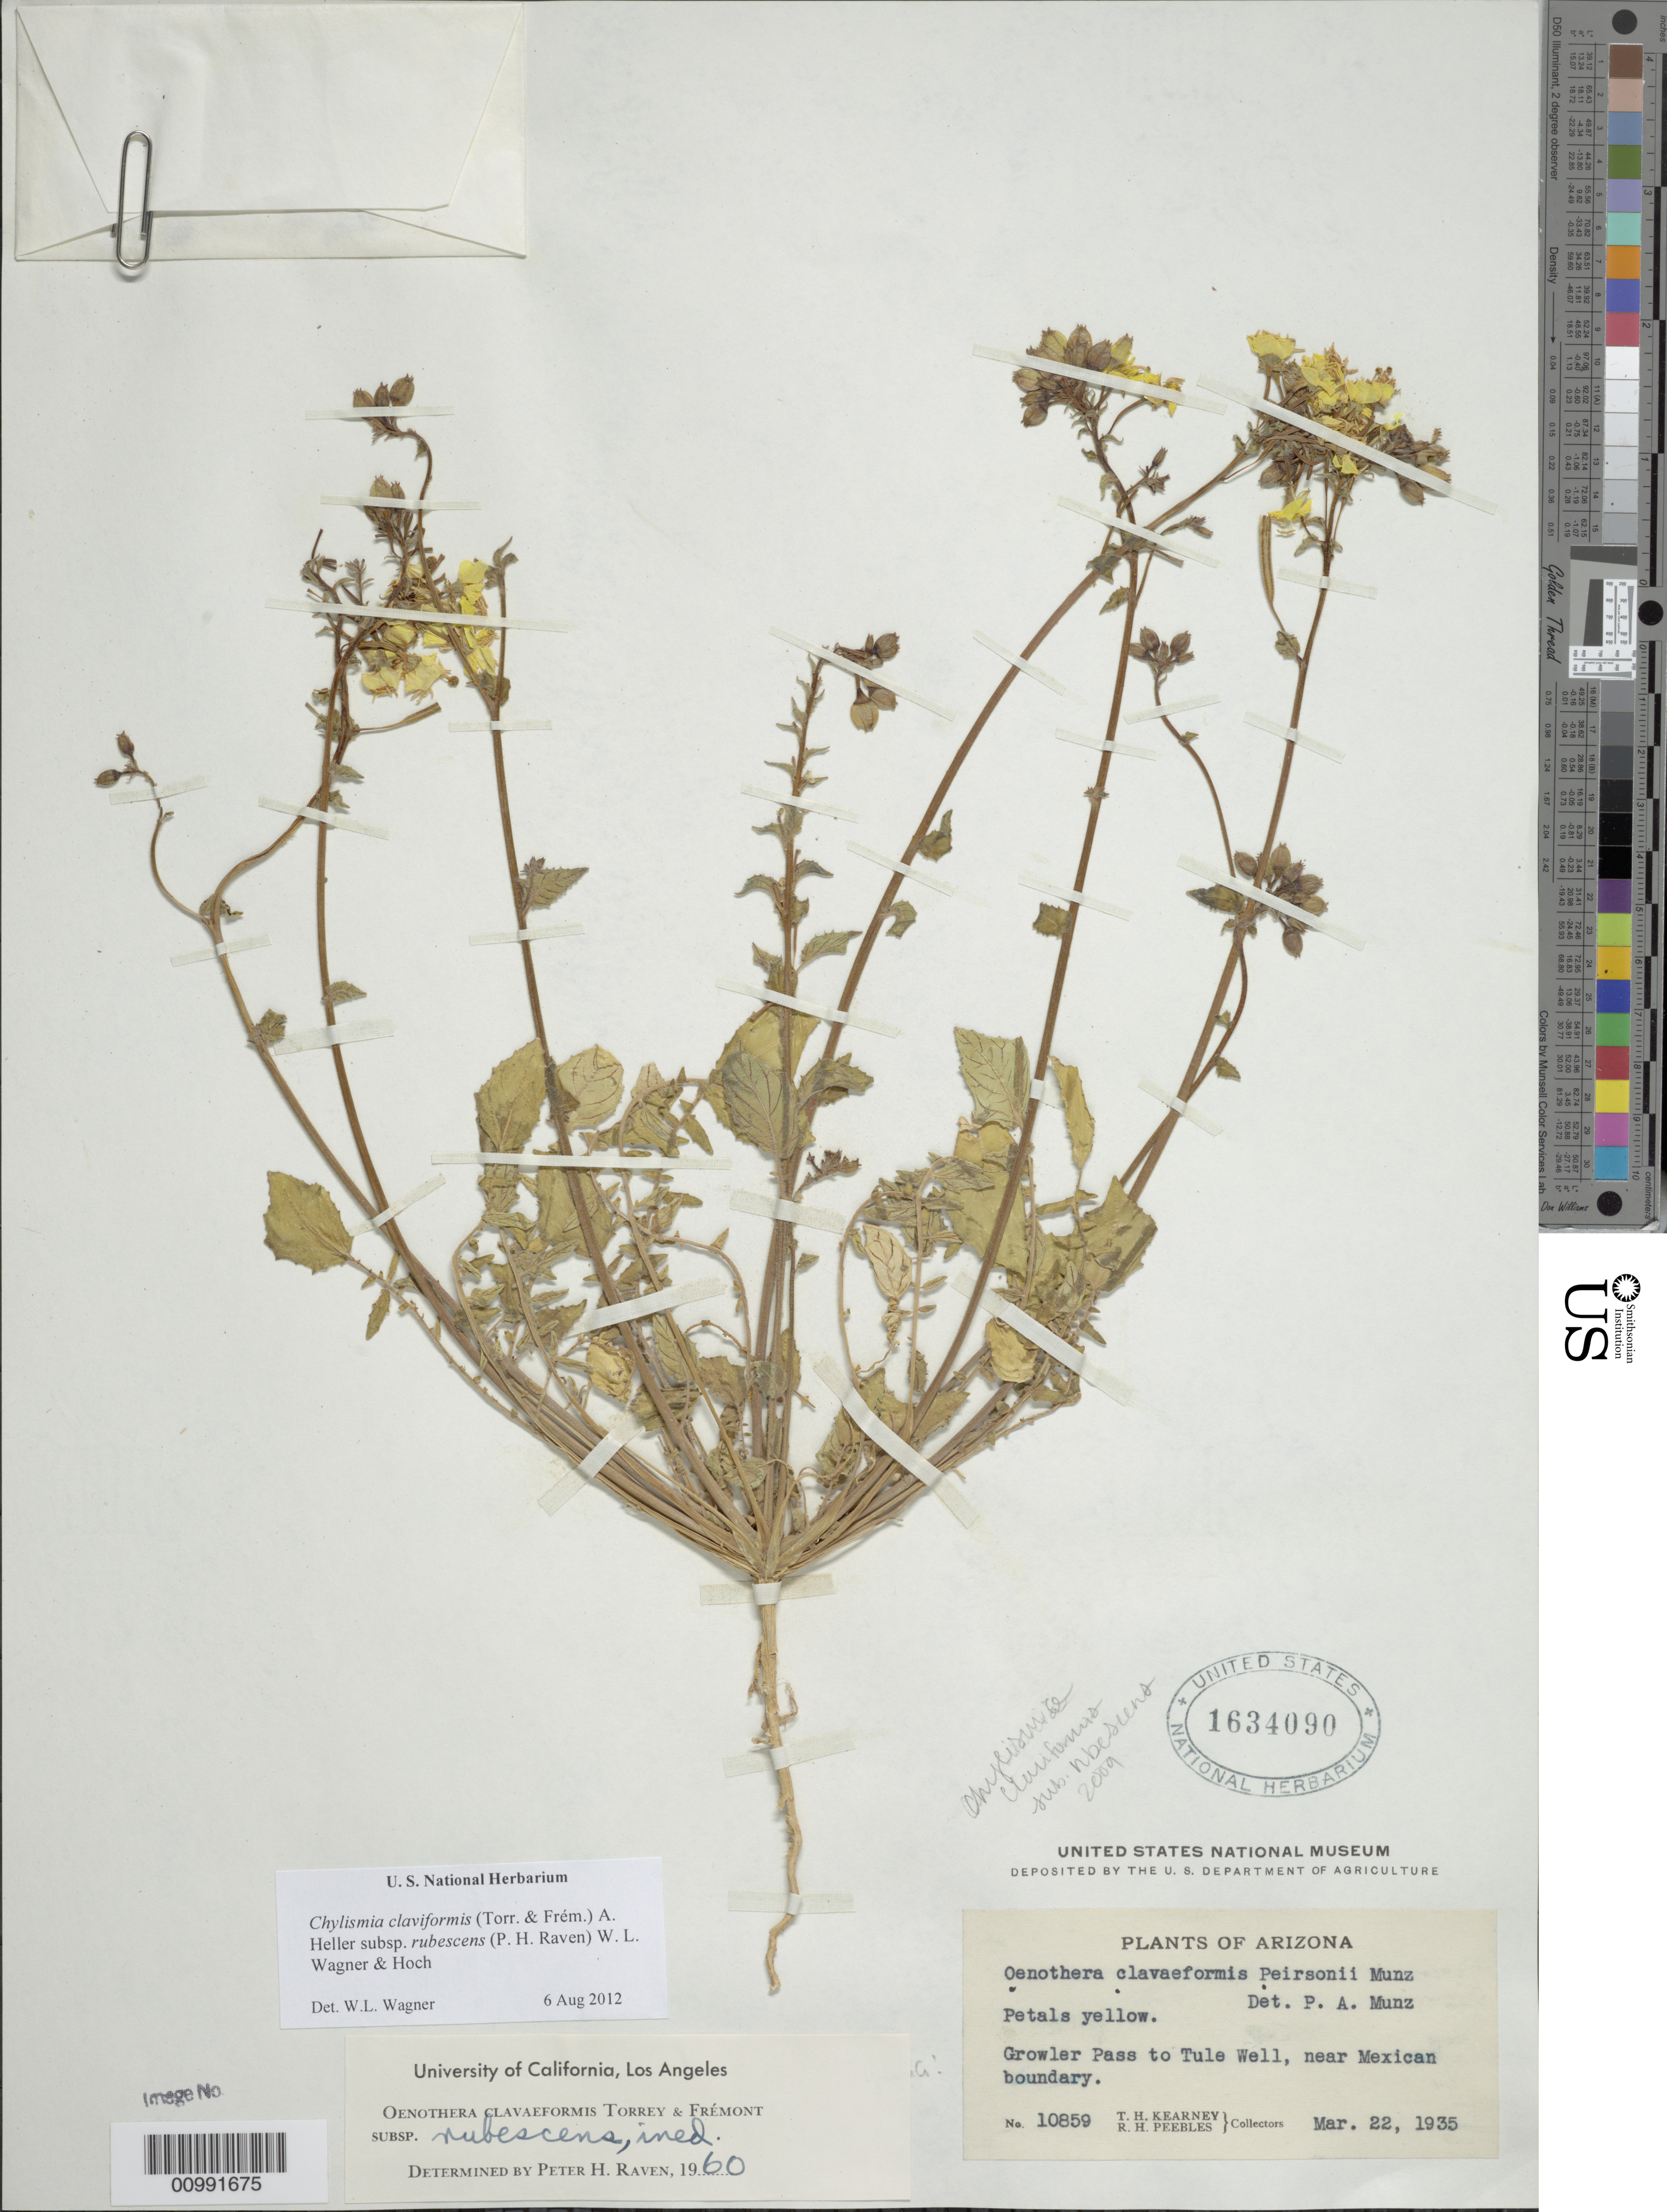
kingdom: Plantae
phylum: Tracheophyta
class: Magnoliopsida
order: Myrtales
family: Onagraceae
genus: Chylismia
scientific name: Chylismia claviformis subsp. rubescens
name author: (P.H. Raven) W.L. Wagner & Hoch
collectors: T. H. Kearney & R. H. Peebles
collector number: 10859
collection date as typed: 22 Mar 1935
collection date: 1935-03-22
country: United States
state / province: Arizona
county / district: Pima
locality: Growler Pass to Tule Well, near Mexican boundary.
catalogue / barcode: US 1634090